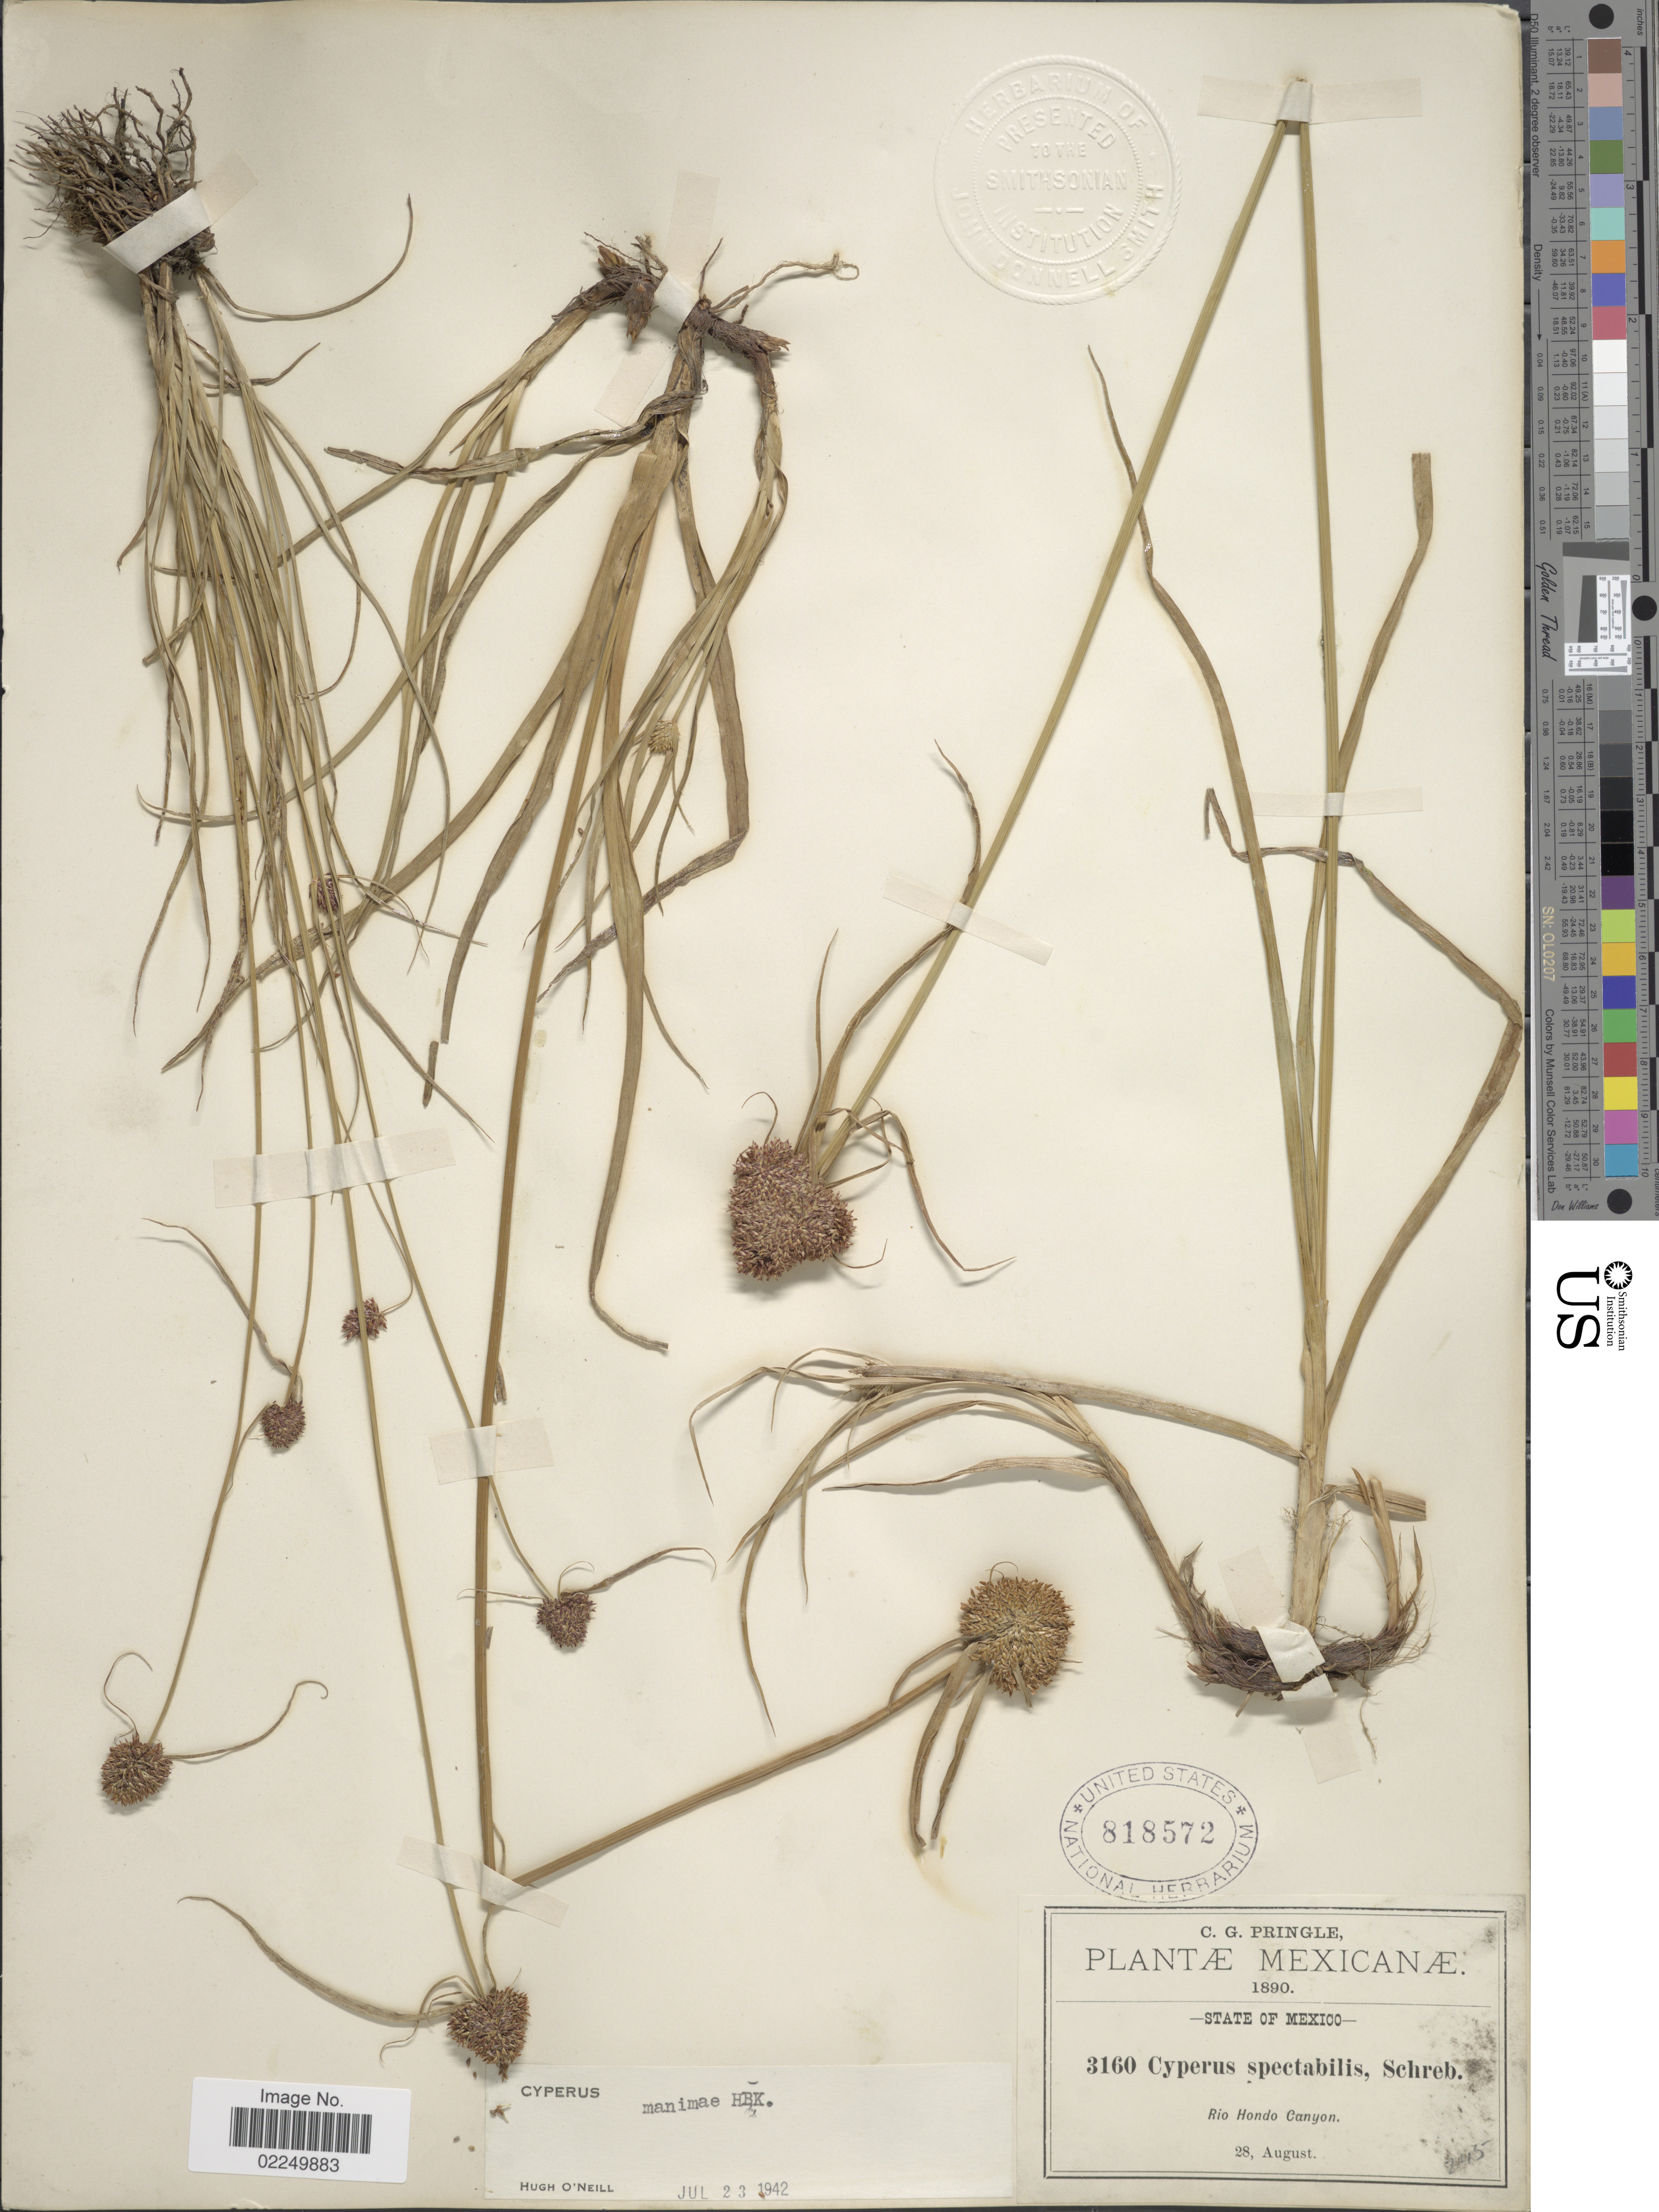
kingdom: Plantae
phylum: Tracheophyta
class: Liliopsida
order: Poales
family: Cyperaceae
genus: Cyperus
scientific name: Cyperus manimae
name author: Kunth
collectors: C. G. Pringle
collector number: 3160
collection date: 1890-08-28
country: Mexico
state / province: México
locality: Rio Hondo Canyon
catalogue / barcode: US 818572